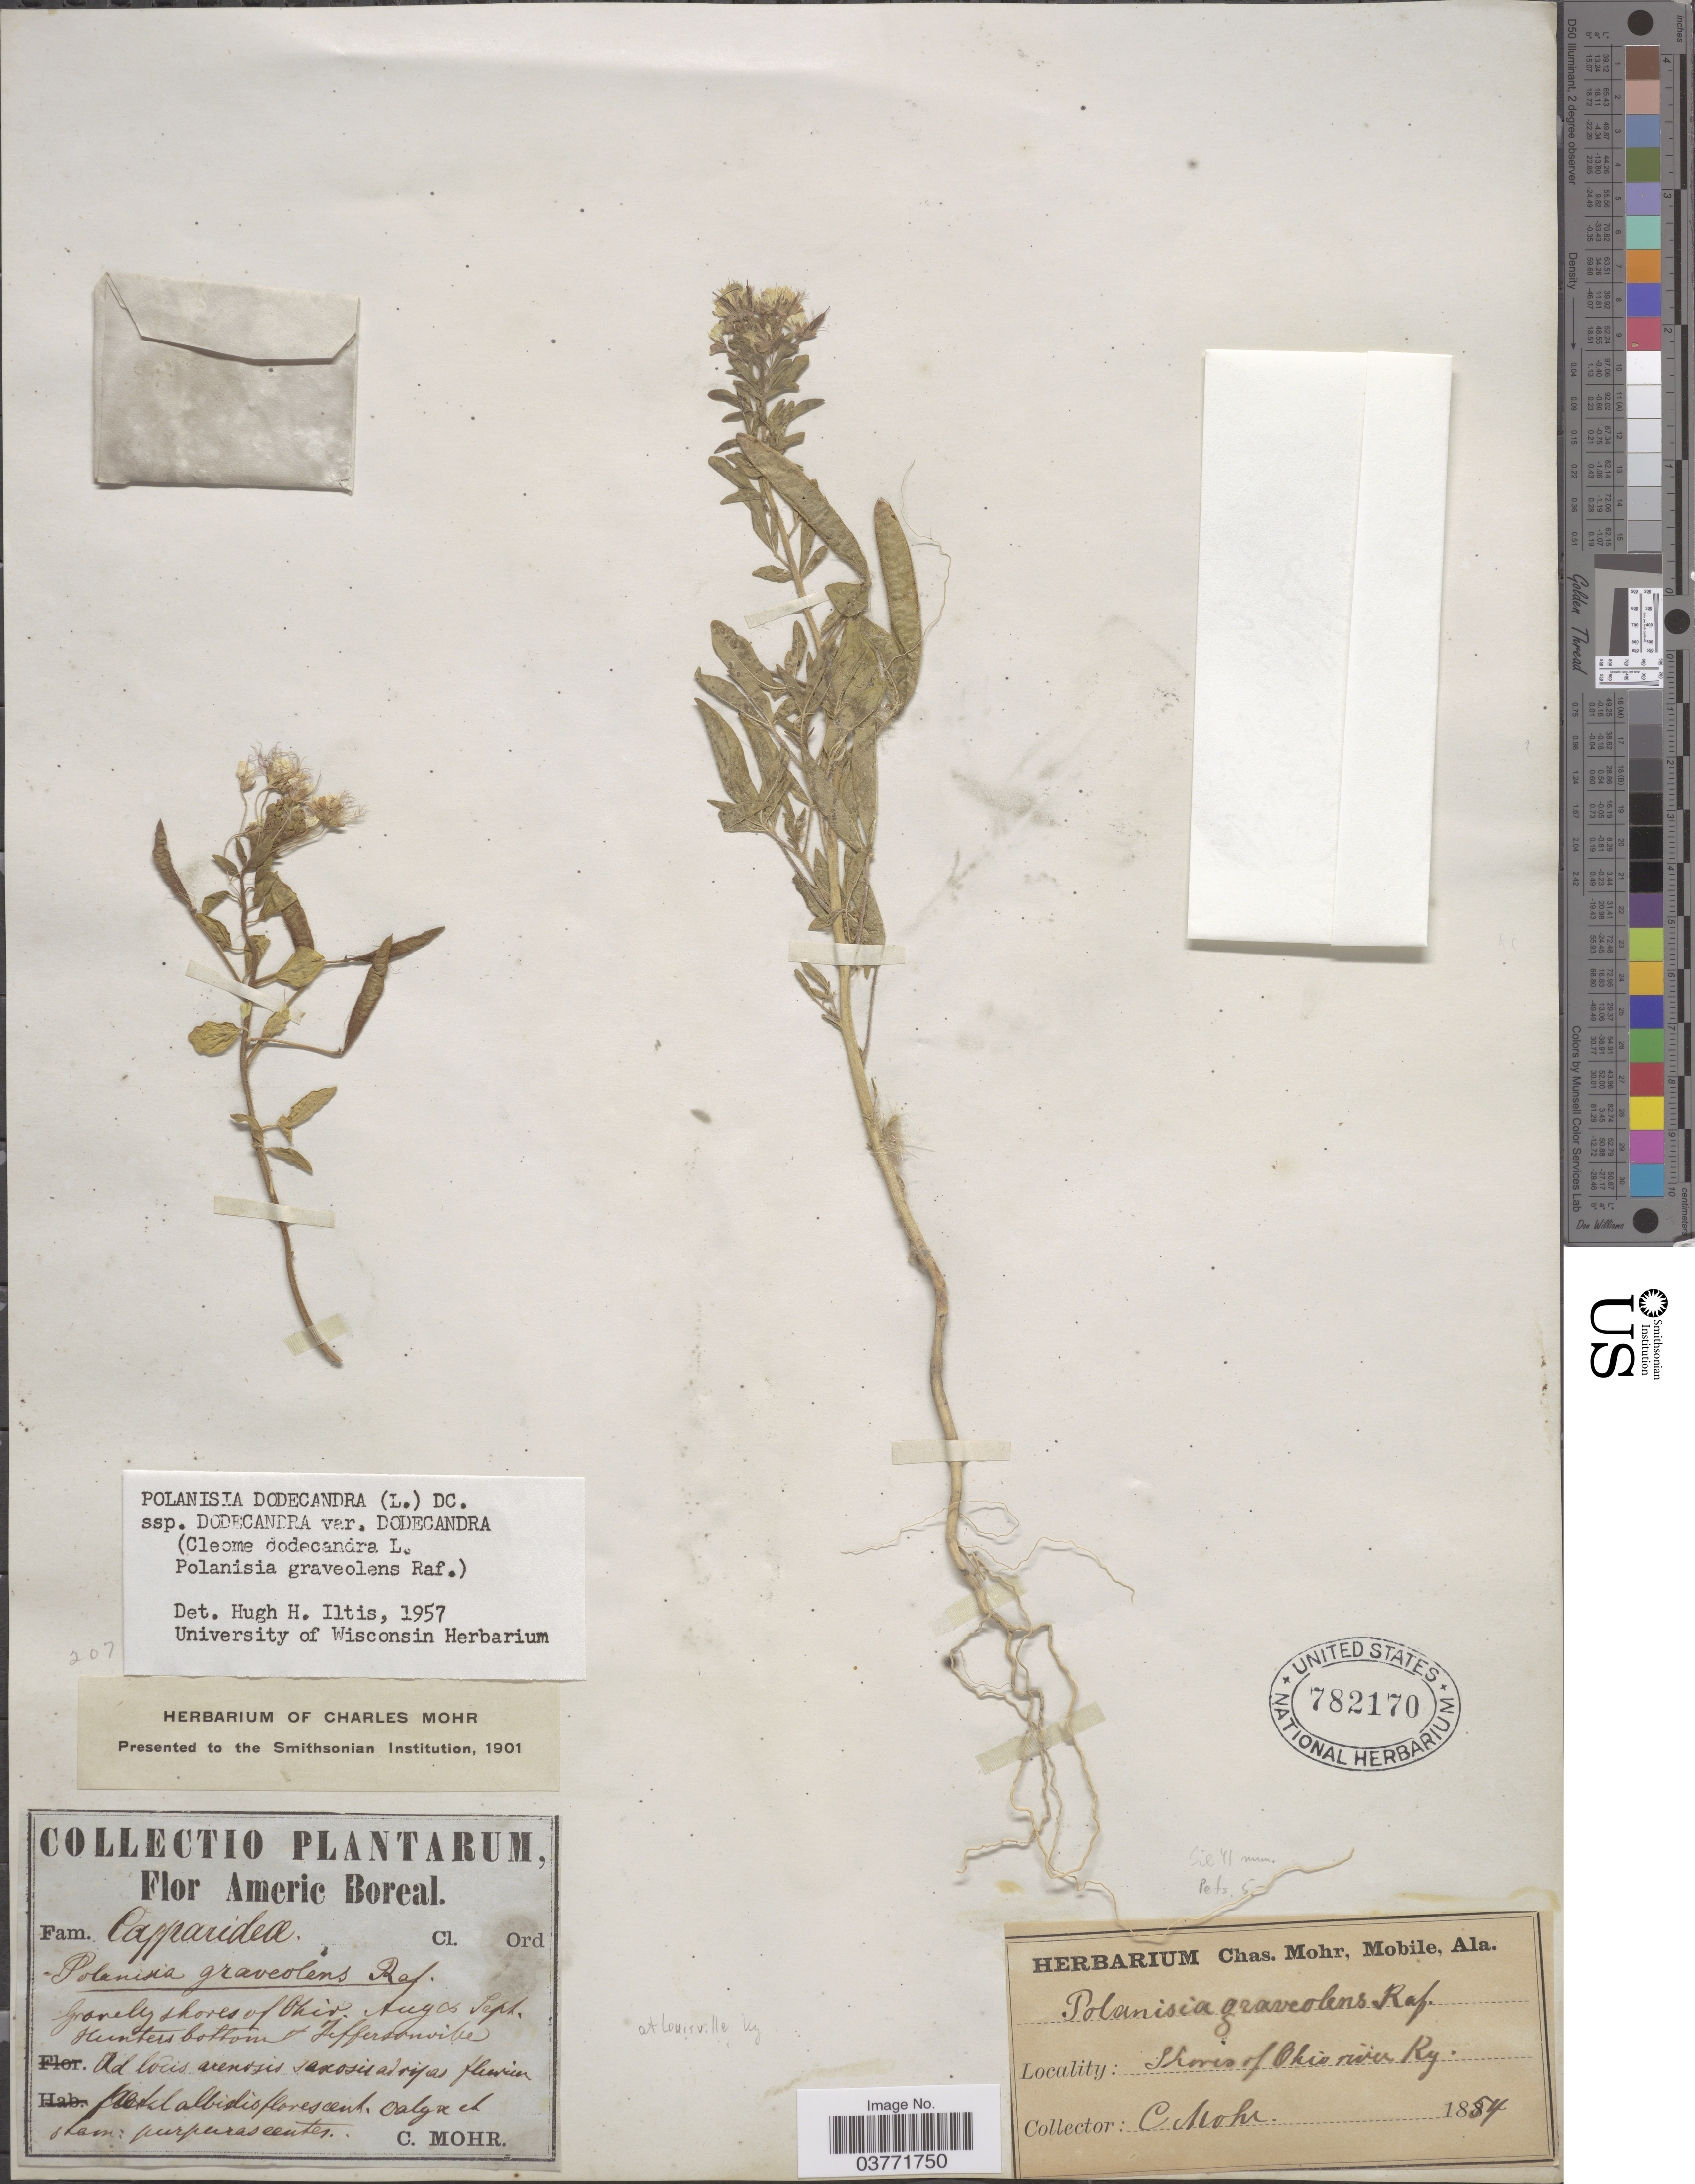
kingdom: Plantae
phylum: Tracheophyta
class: Magnoliopsida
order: Brassicales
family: Cleomaceae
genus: Polanisia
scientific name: Polanisia dodecandra subsp. dodecandra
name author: (L.) DC.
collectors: Mohr, C. T. (herbarium)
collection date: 1854-08/1854-09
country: United States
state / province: Kentucky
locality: Hunters bottom + Jeffersonville. At Louisville. Shores of Ohio river.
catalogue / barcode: US 782170